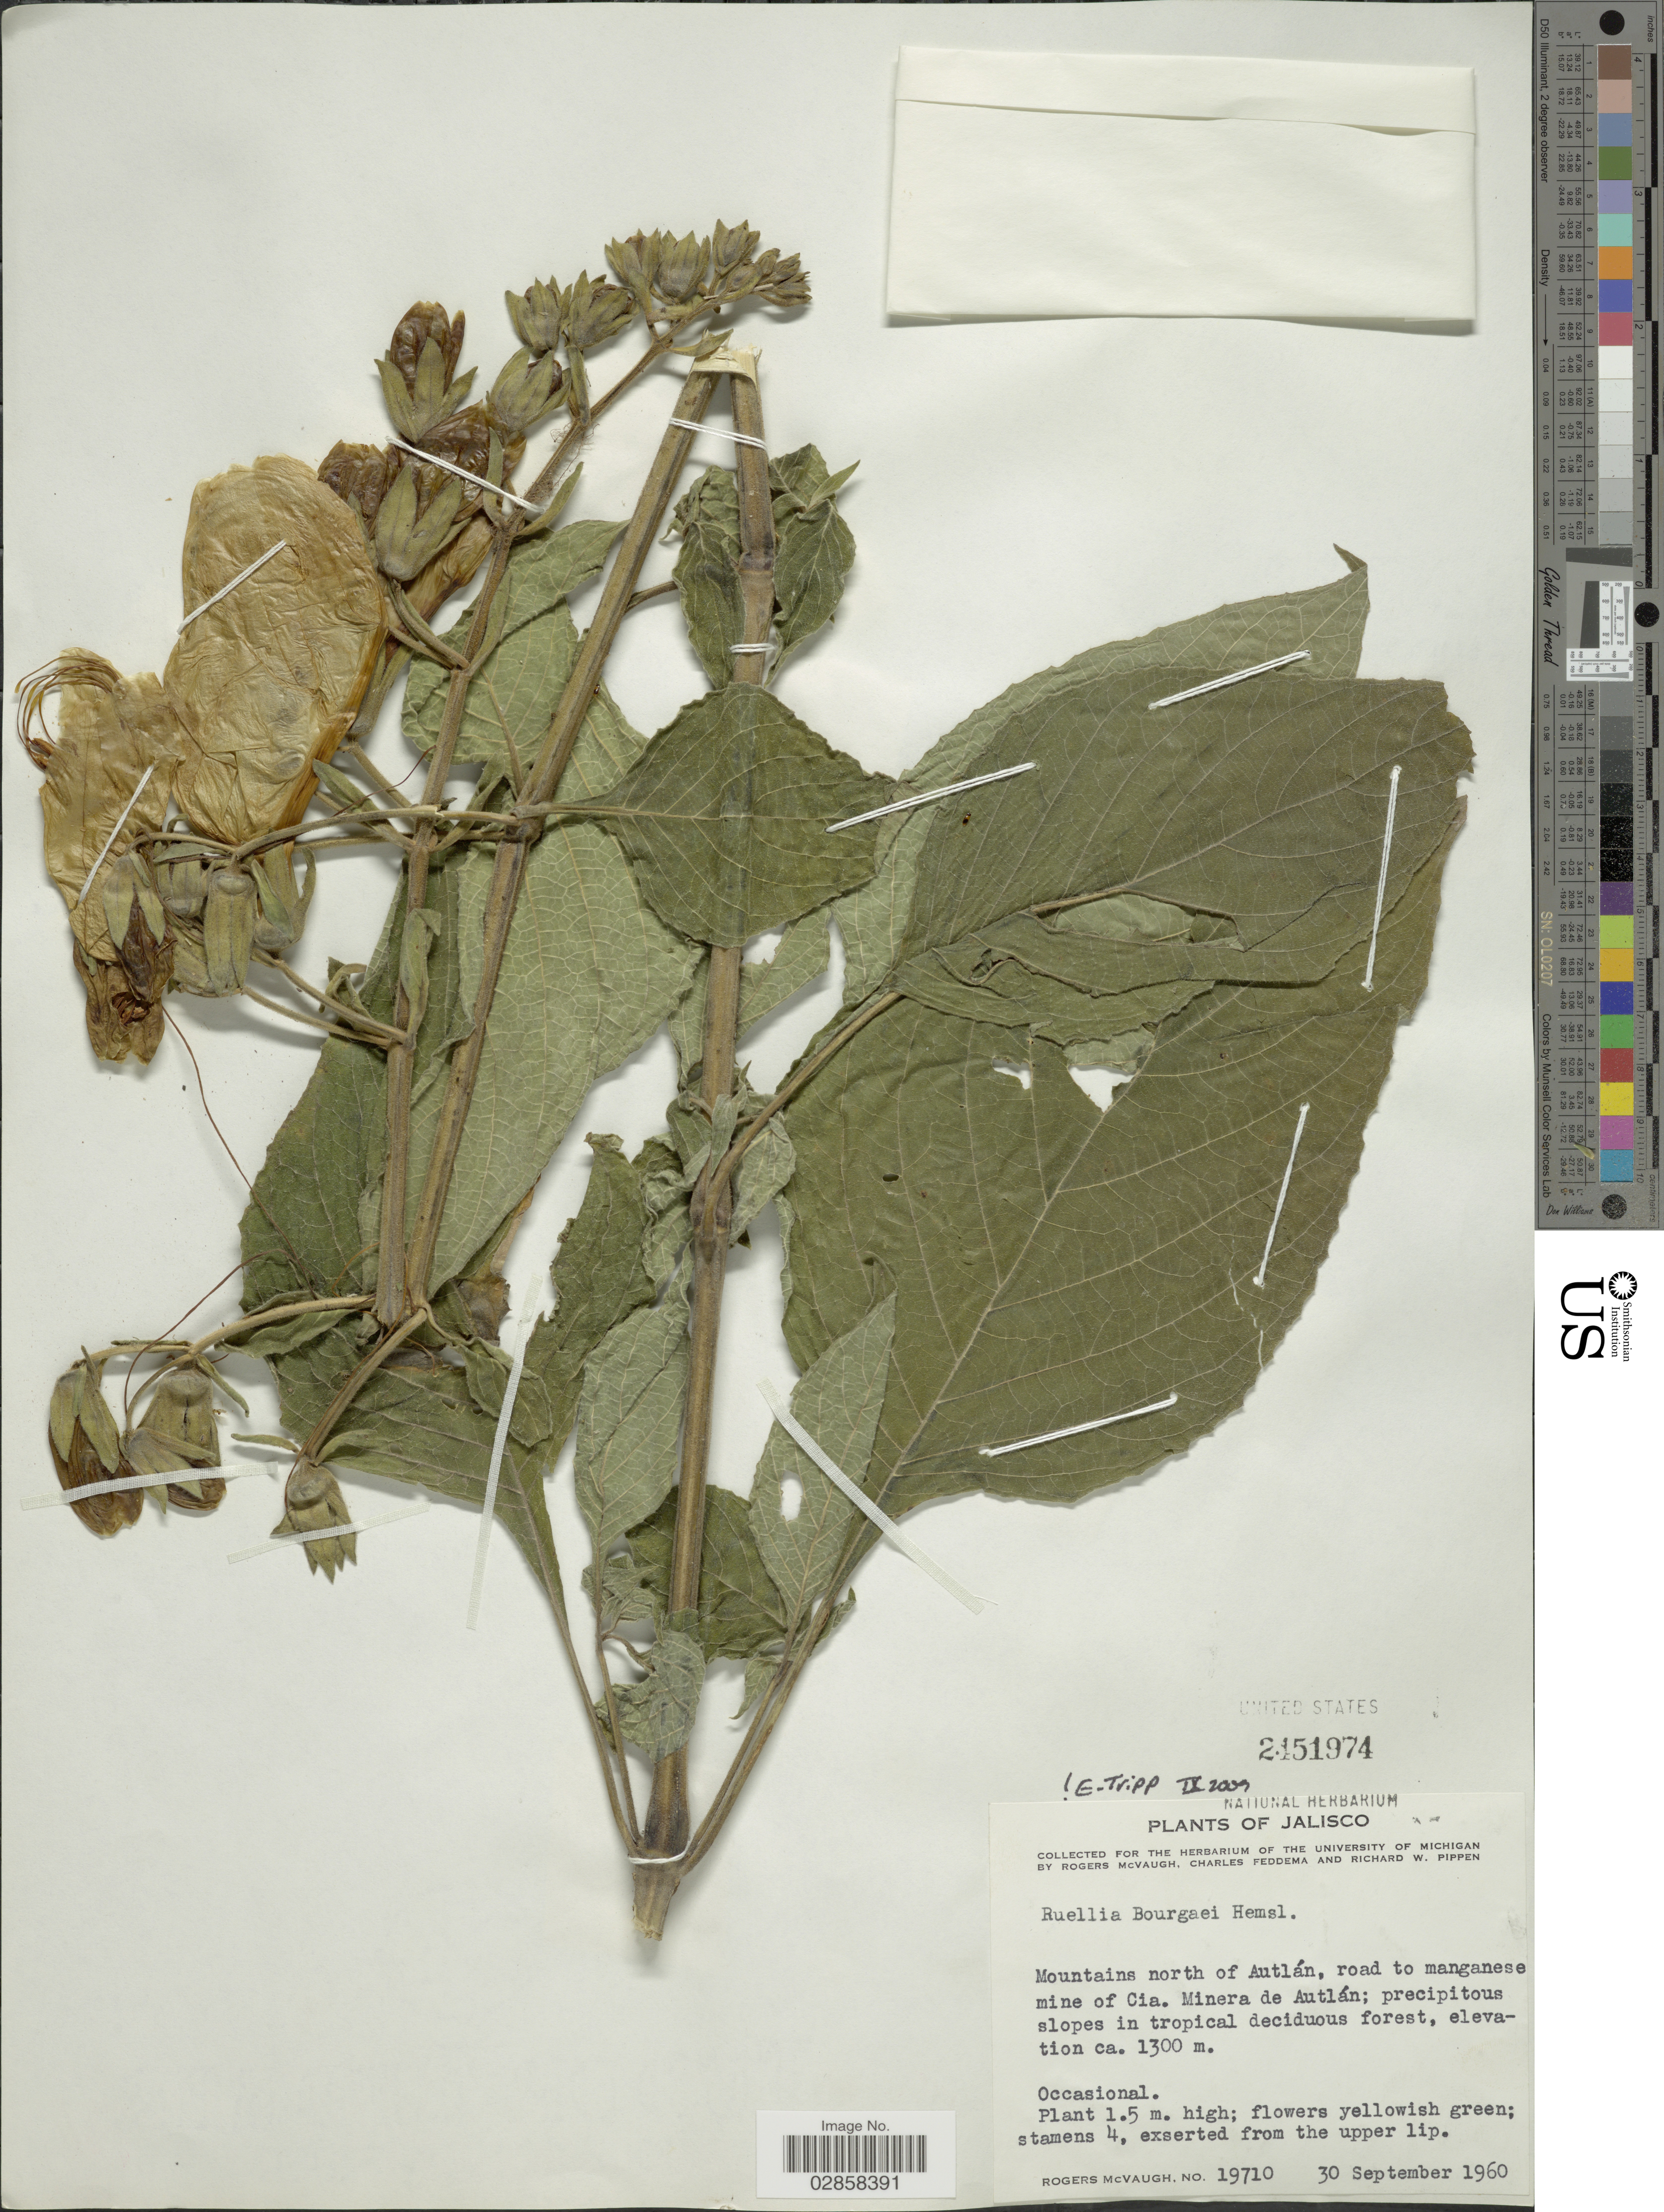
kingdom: Plantae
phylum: Tracheophyta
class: Magnoliopsida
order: Lamiales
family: Acanthaceae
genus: Ruellia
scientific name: Ruellia bourgaei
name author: Hemsl.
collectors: R. McVaugh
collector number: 19710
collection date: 1960-09-30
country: Mexico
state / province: Jalisco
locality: Mountains north of Autlán, road to manganese mine of Cia. Minera de Autlán.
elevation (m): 1300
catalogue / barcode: US 2451974